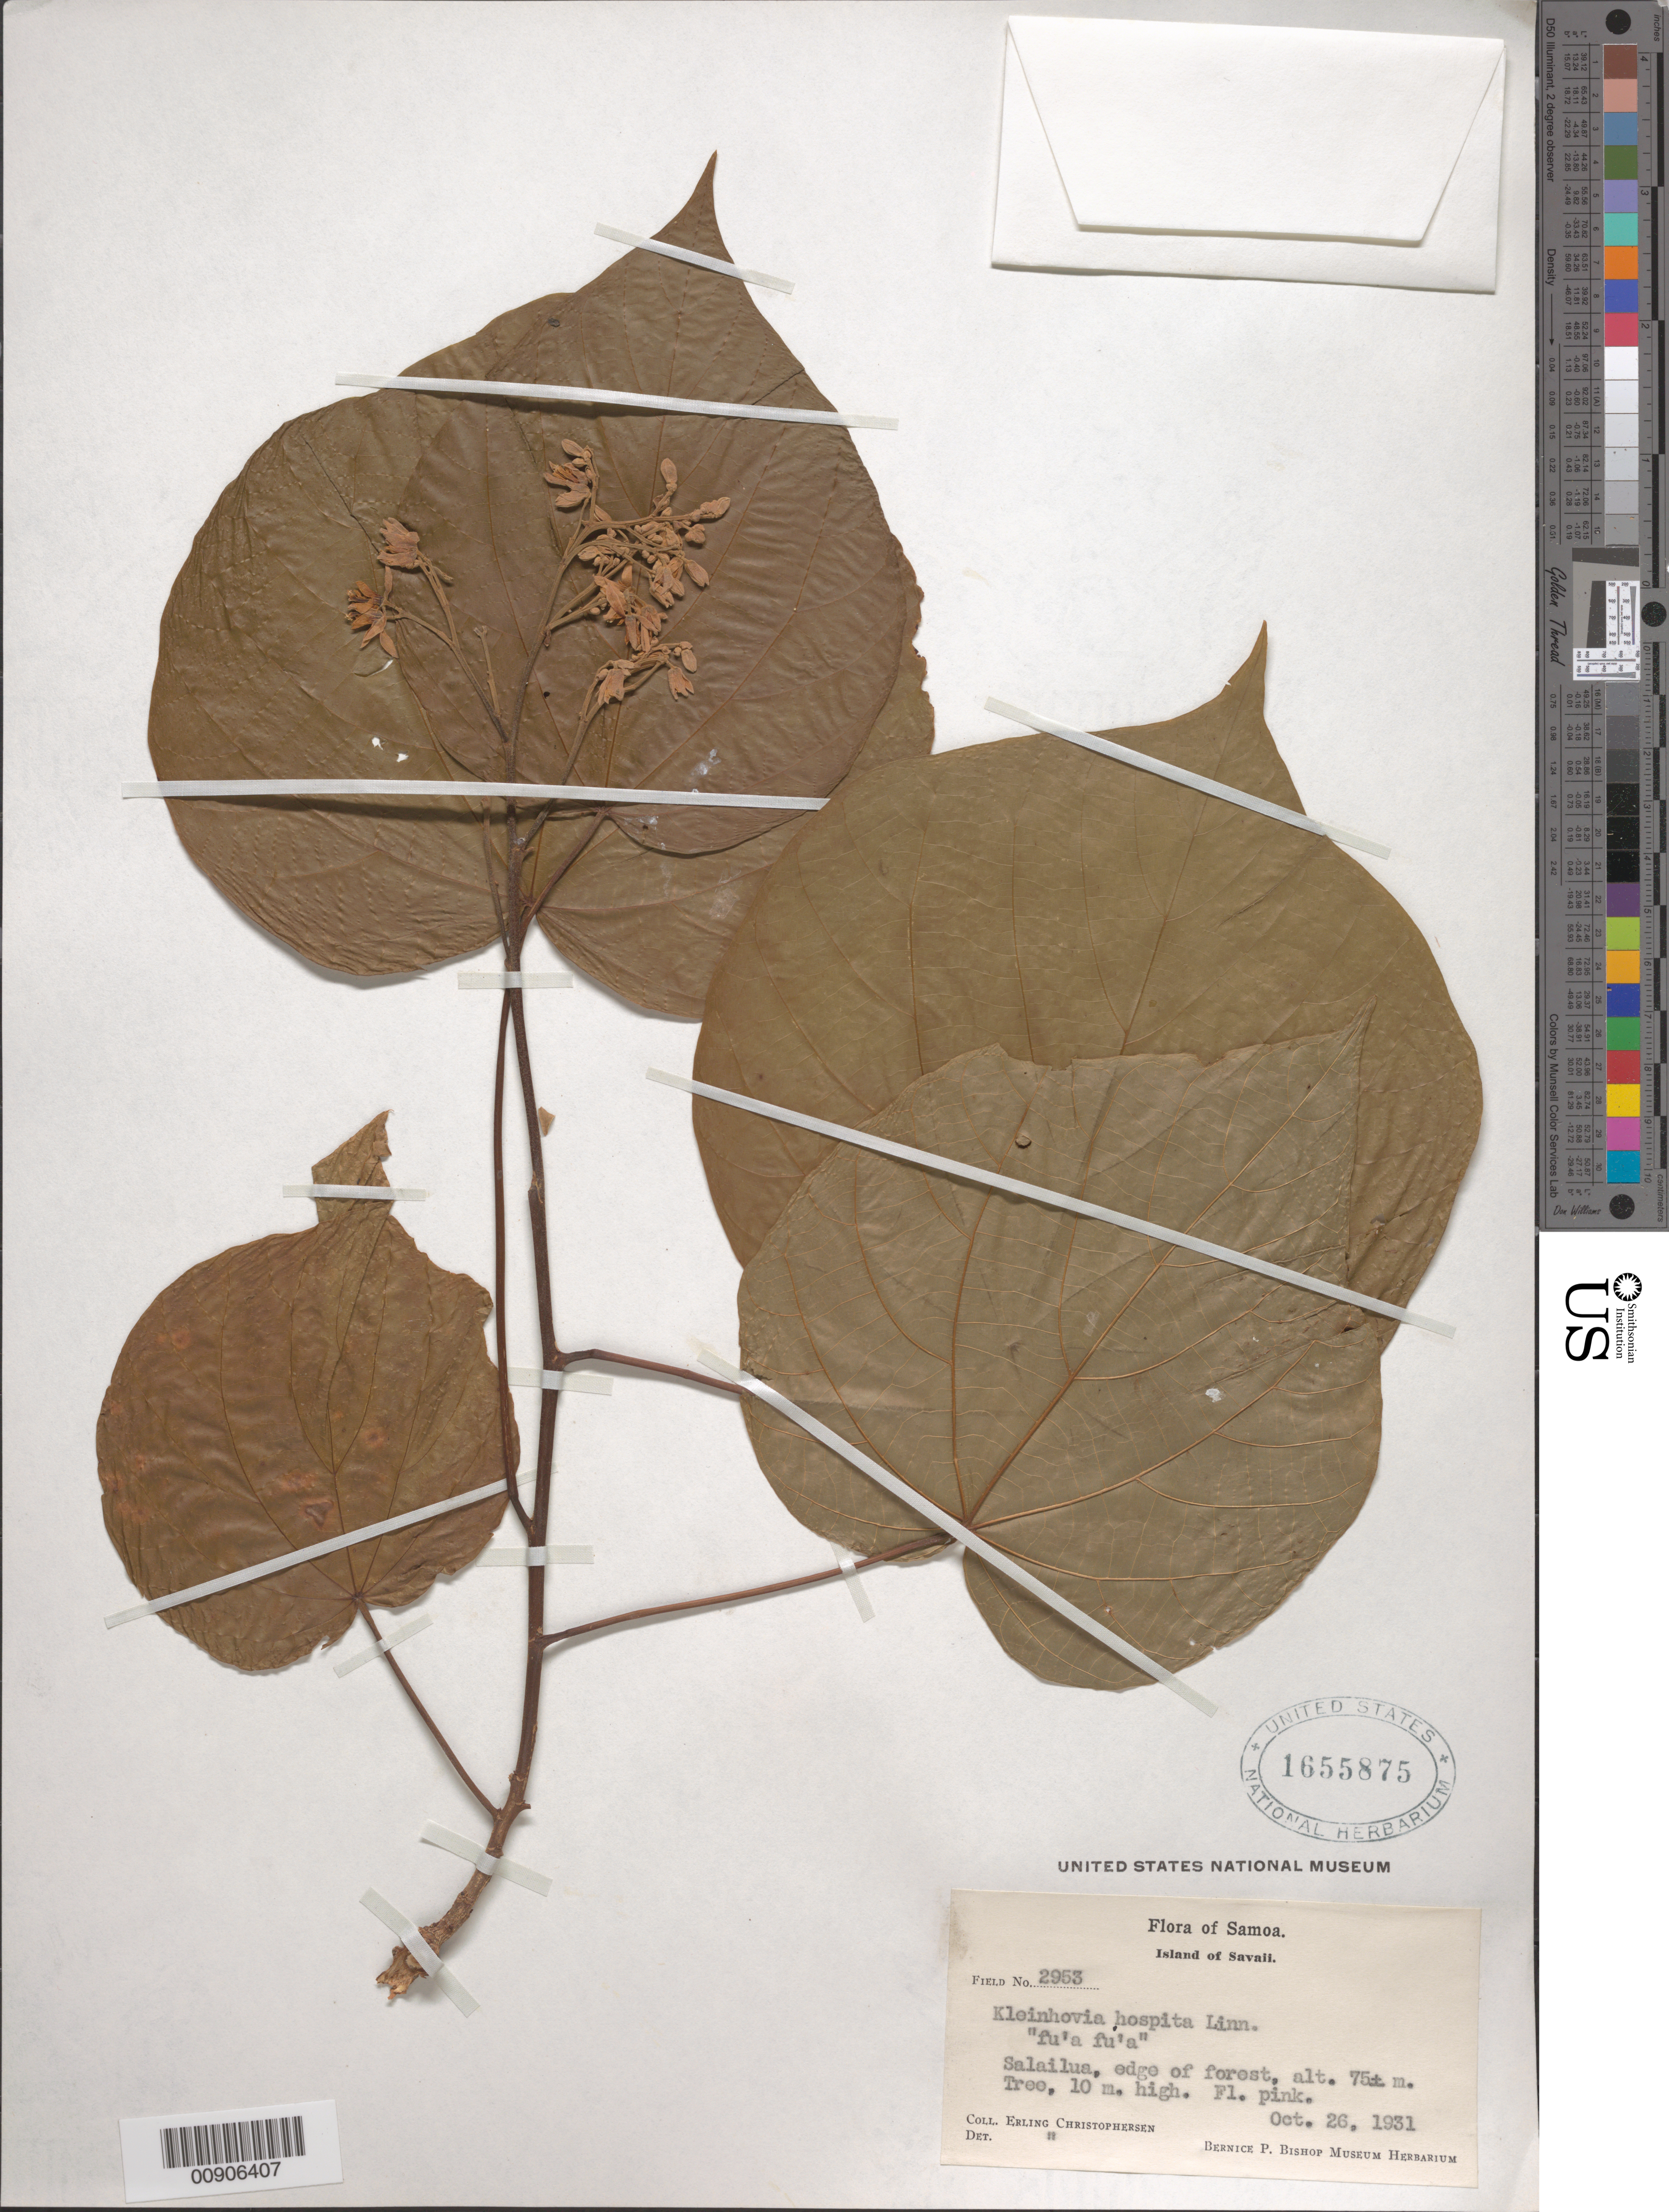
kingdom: Plantae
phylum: Tracheophyta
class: Magnoliopsida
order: Malvales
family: Malvaceae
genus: Kleinhovia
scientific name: Kleinhovia hospita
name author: L.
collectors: E. Christophersen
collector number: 2953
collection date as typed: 26 Oct 1931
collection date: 1931-10-26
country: Samoa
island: Savai'i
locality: Salailua, edge of forest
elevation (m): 75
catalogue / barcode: US 1655875